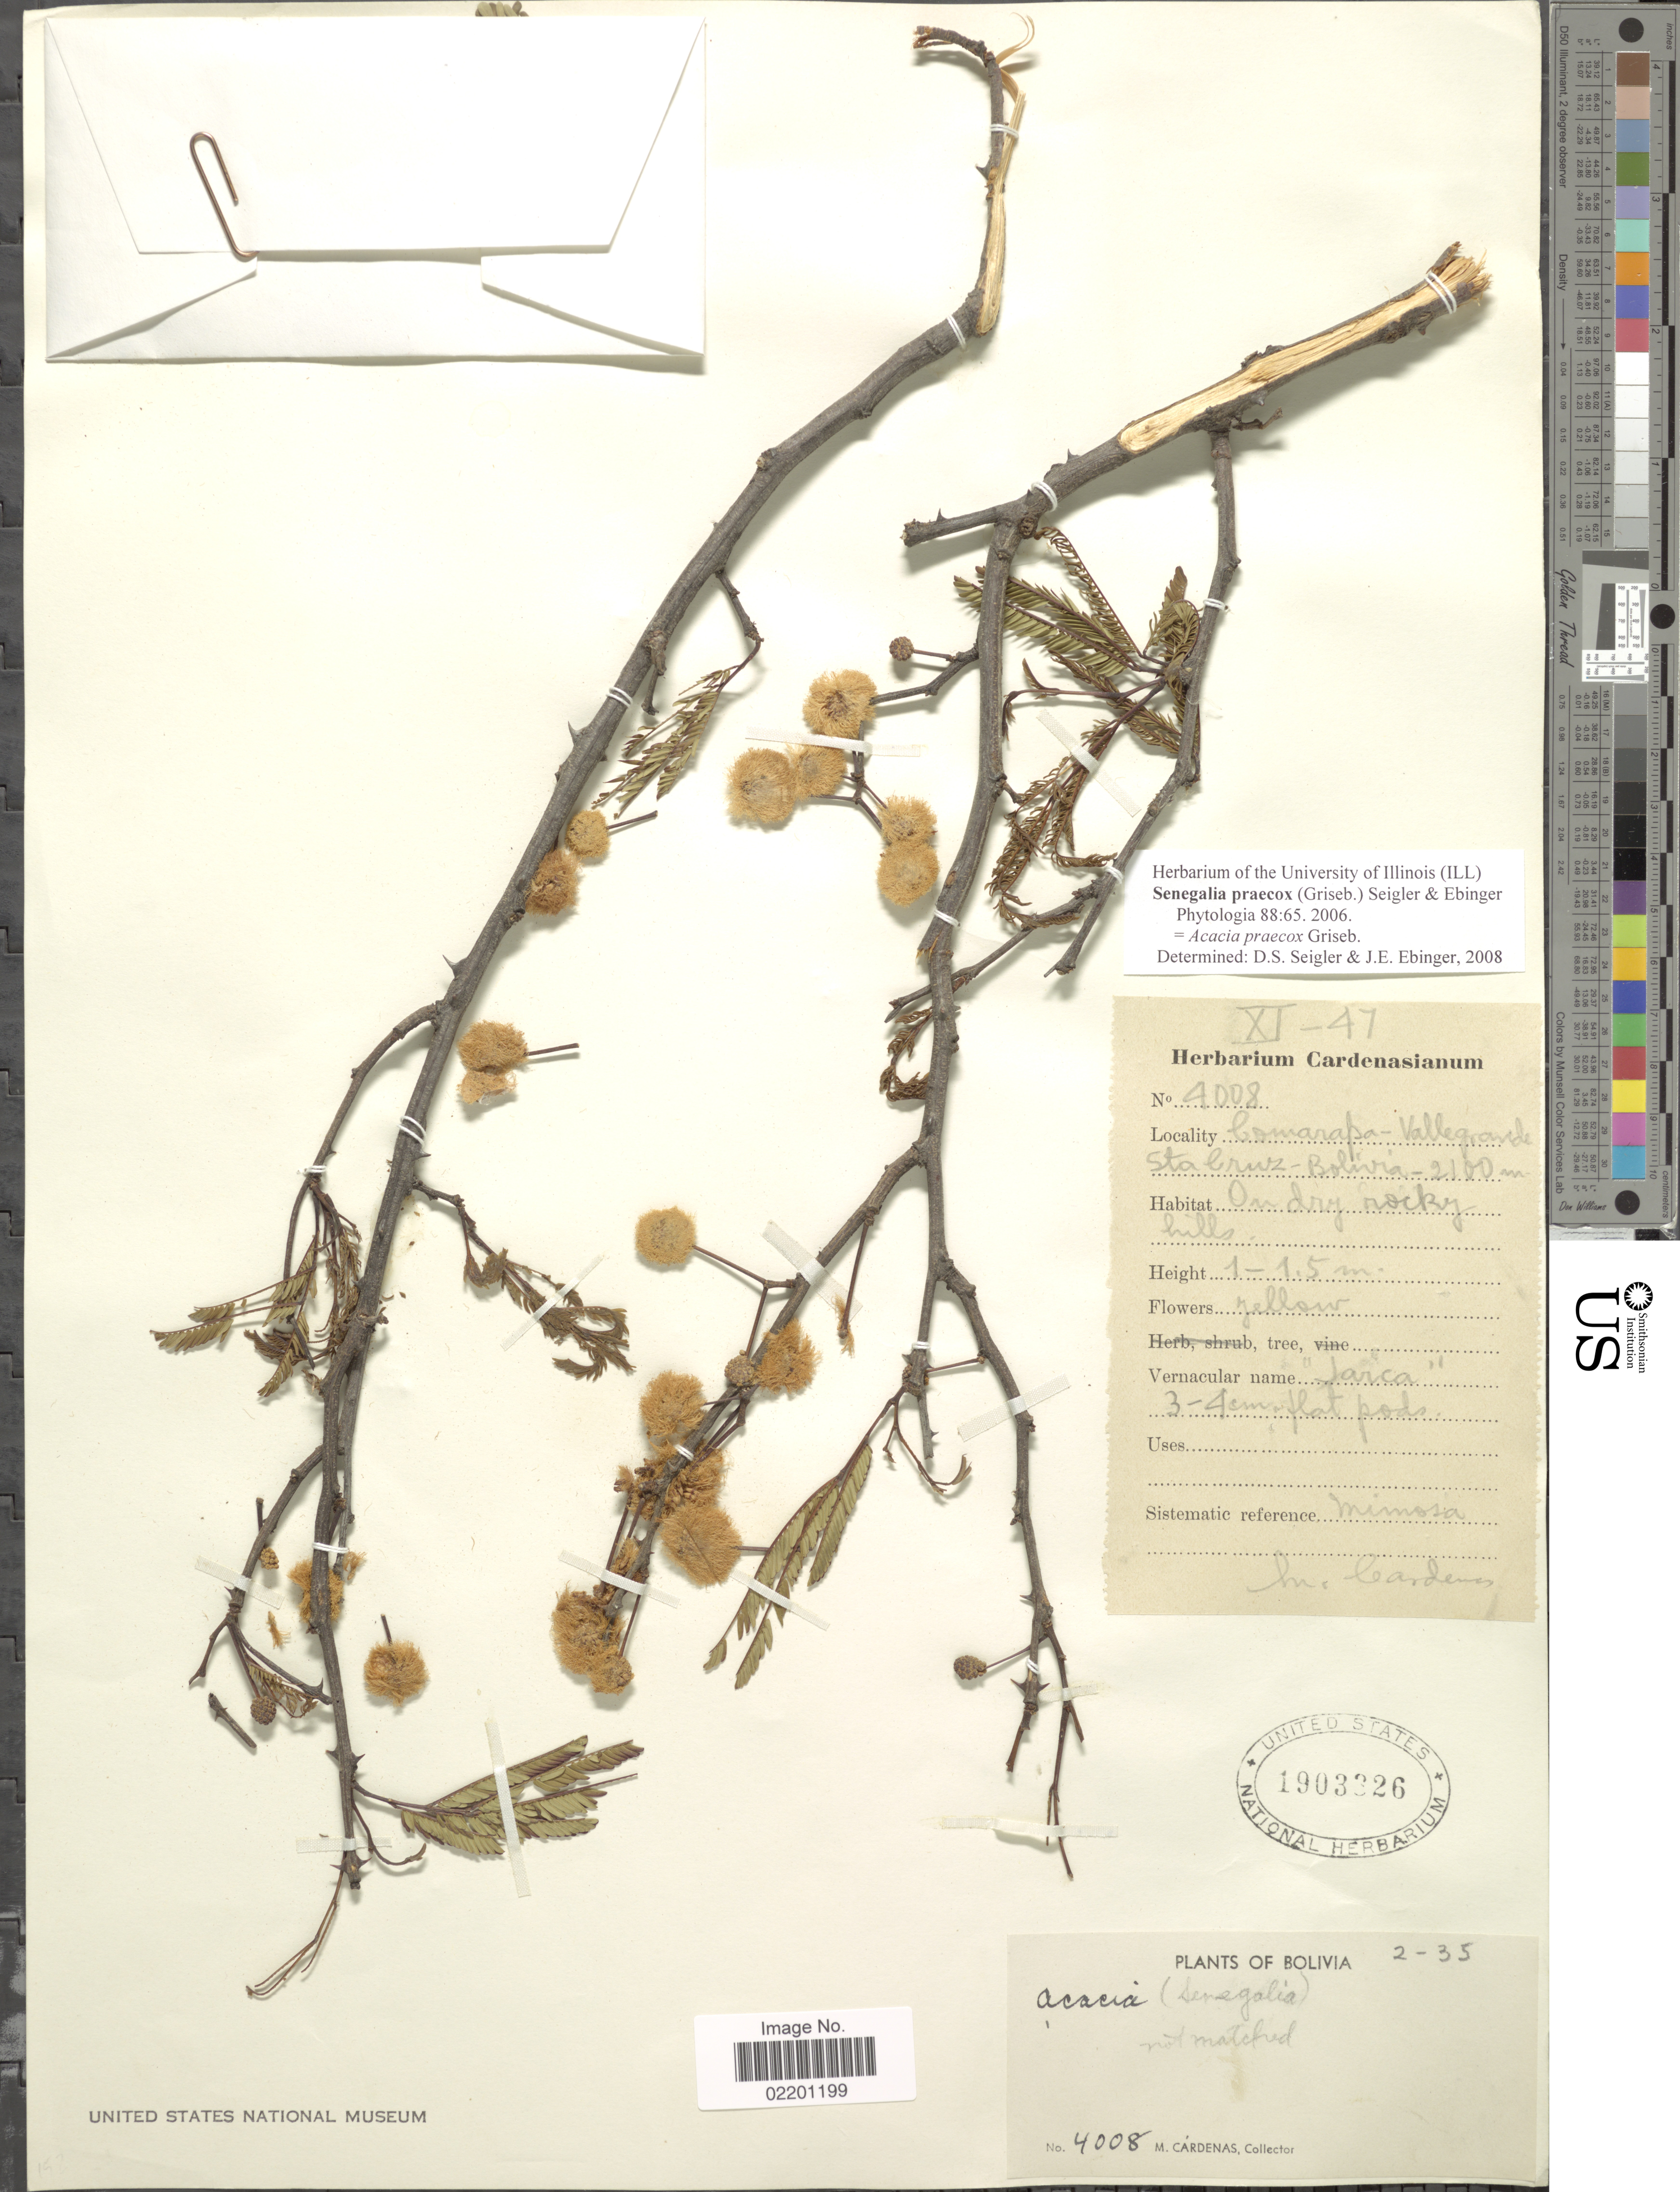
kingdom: Plantae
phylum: Tracheophyta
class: Magnoliopsida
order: Fabales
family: Fabaceae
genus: Senegalia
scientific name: Senegalia praecox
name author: (Griseb.) Seigler & Ebinger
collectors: M. Cárdenas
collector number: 4008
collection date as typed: Transcribed d/m/y: /11/47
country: Bolivia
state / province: Santa Cruz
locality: Comarapa- Vallegrande. On dry rocky hills.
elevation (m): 2100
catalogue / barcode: US 1903326